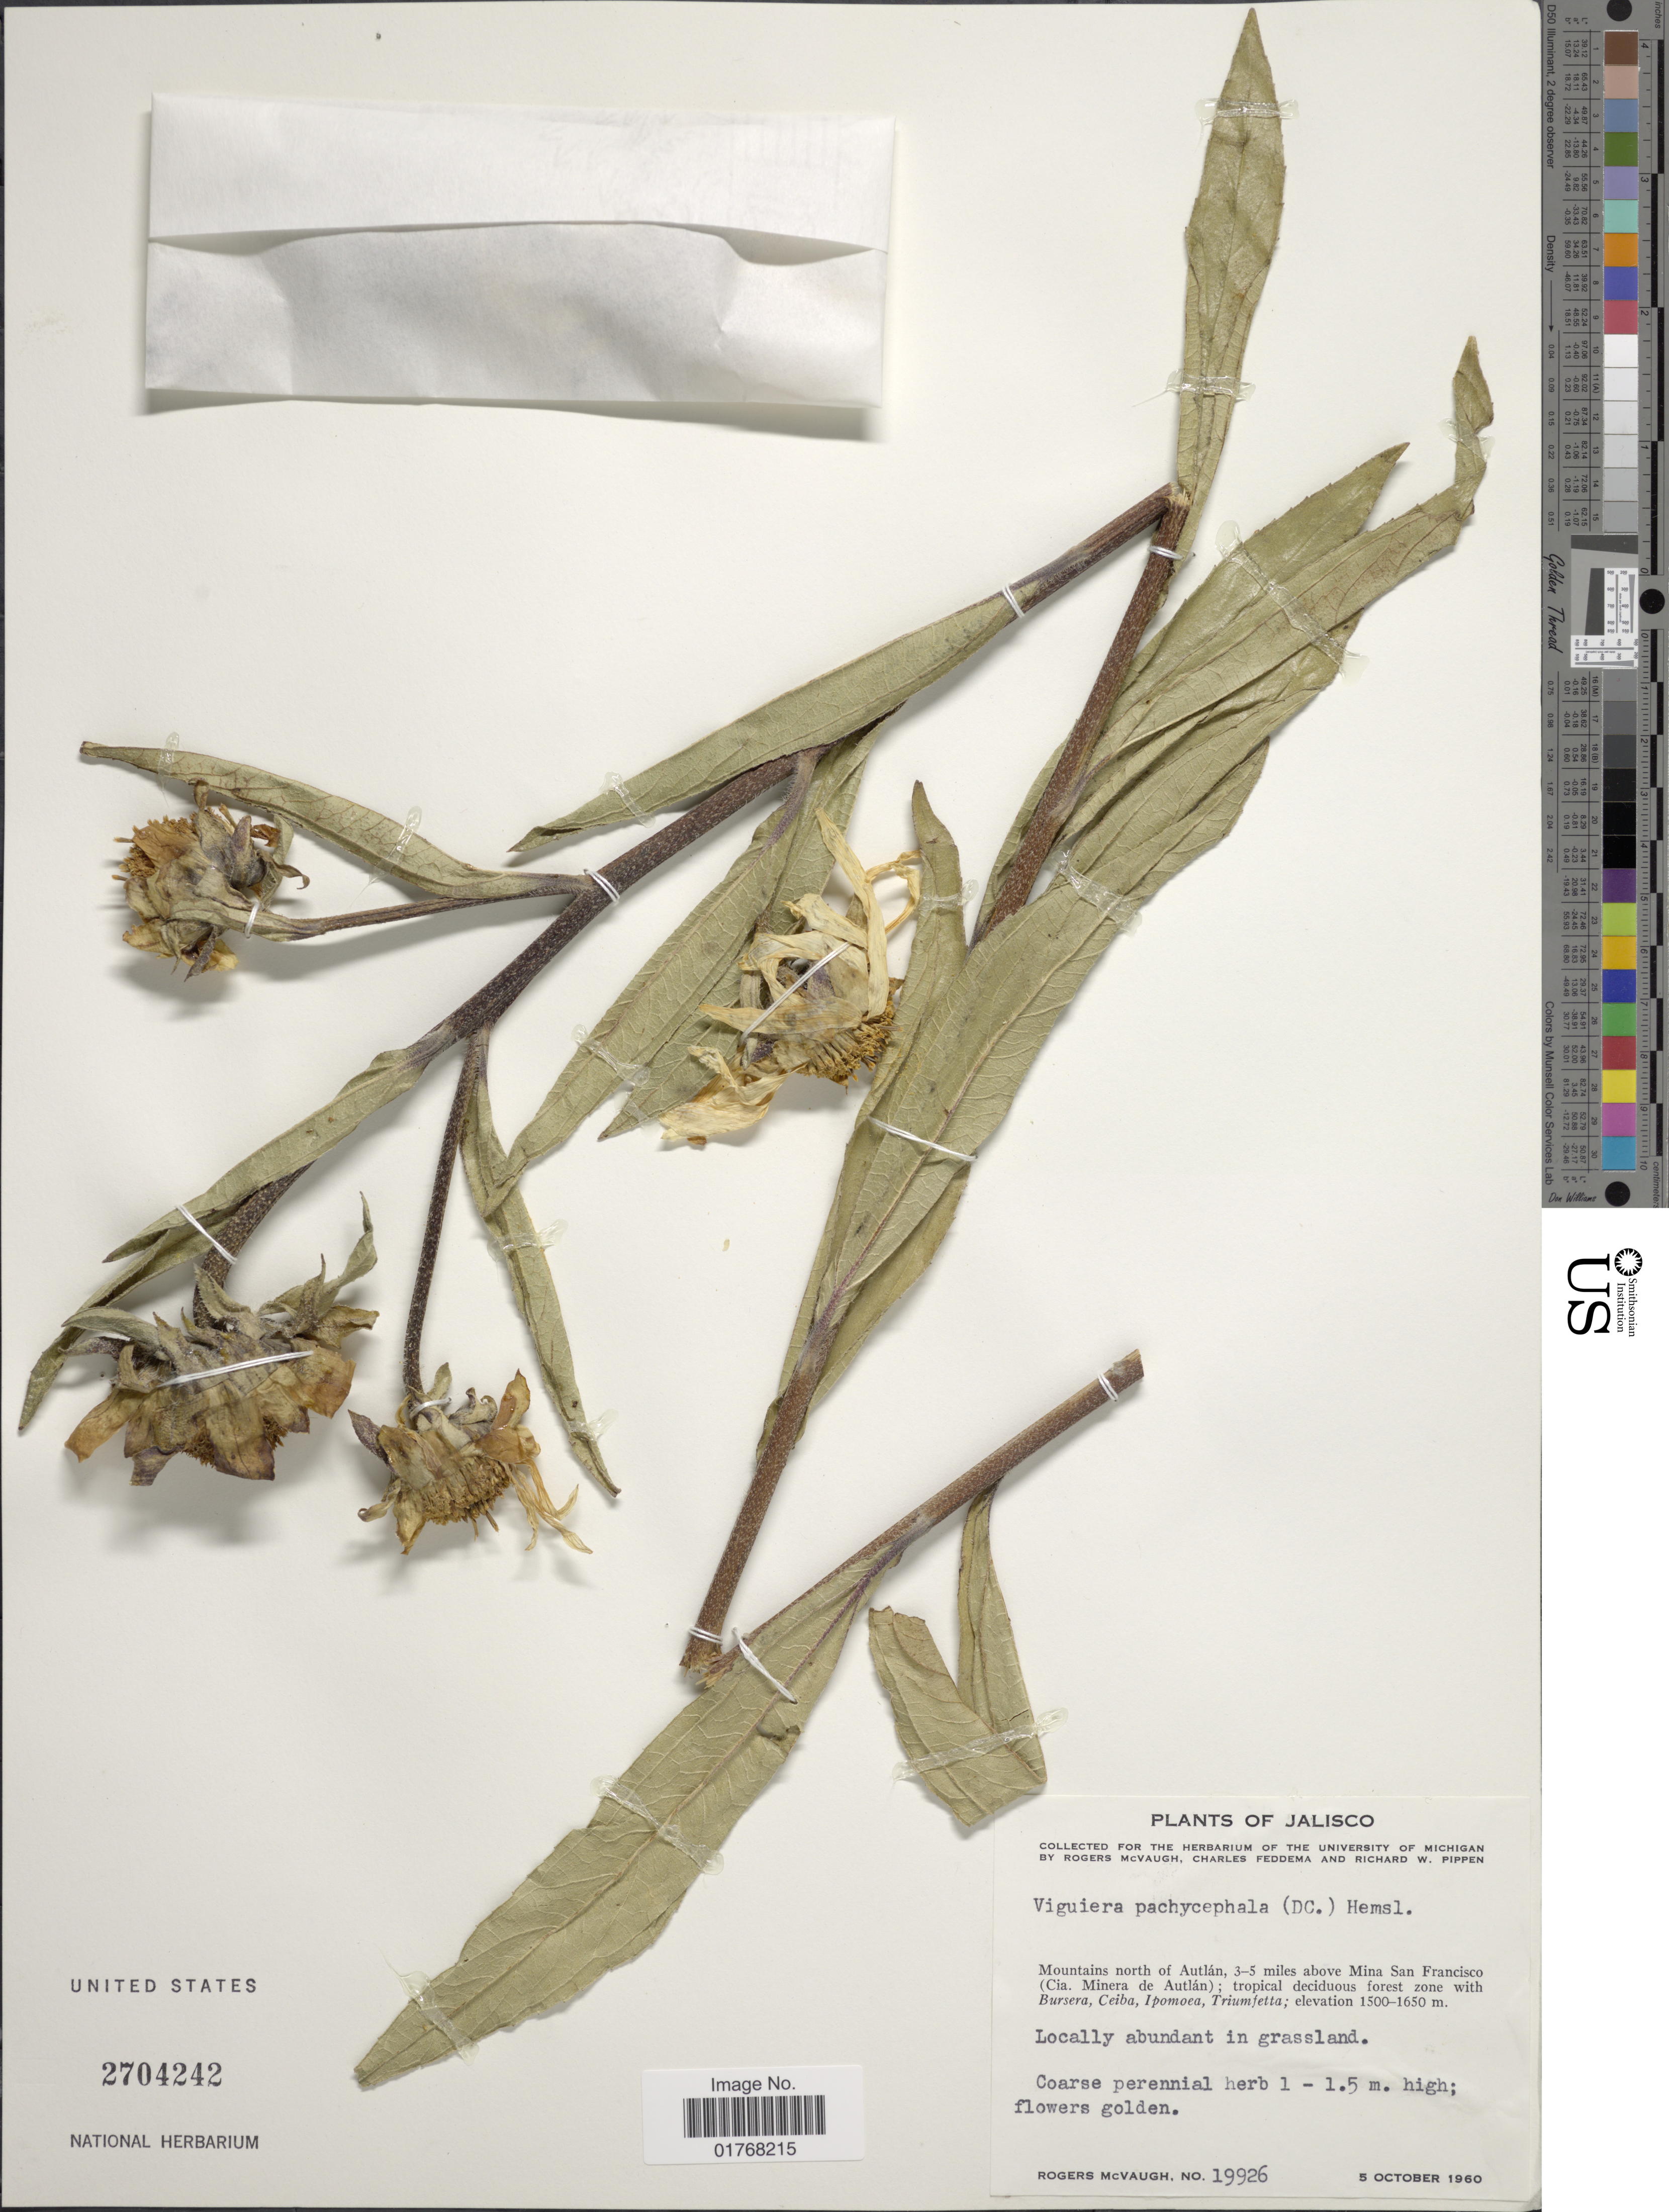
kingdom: Plantae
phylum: Tracheophyta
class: Magnoliopsida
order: Asterales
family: Asteraceae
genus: Viguiera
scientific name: Viguiera pachycephala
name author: (DC.) Hemsl.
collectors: R. McVaugh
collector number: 19926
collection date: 1960-10-05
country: Mexico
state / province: Jalisco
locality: Mountains north of Autlán, 3-5 miles Mina San Francisco (Cia Minera de Autlán)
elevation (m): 1500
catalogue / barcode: US 2704242